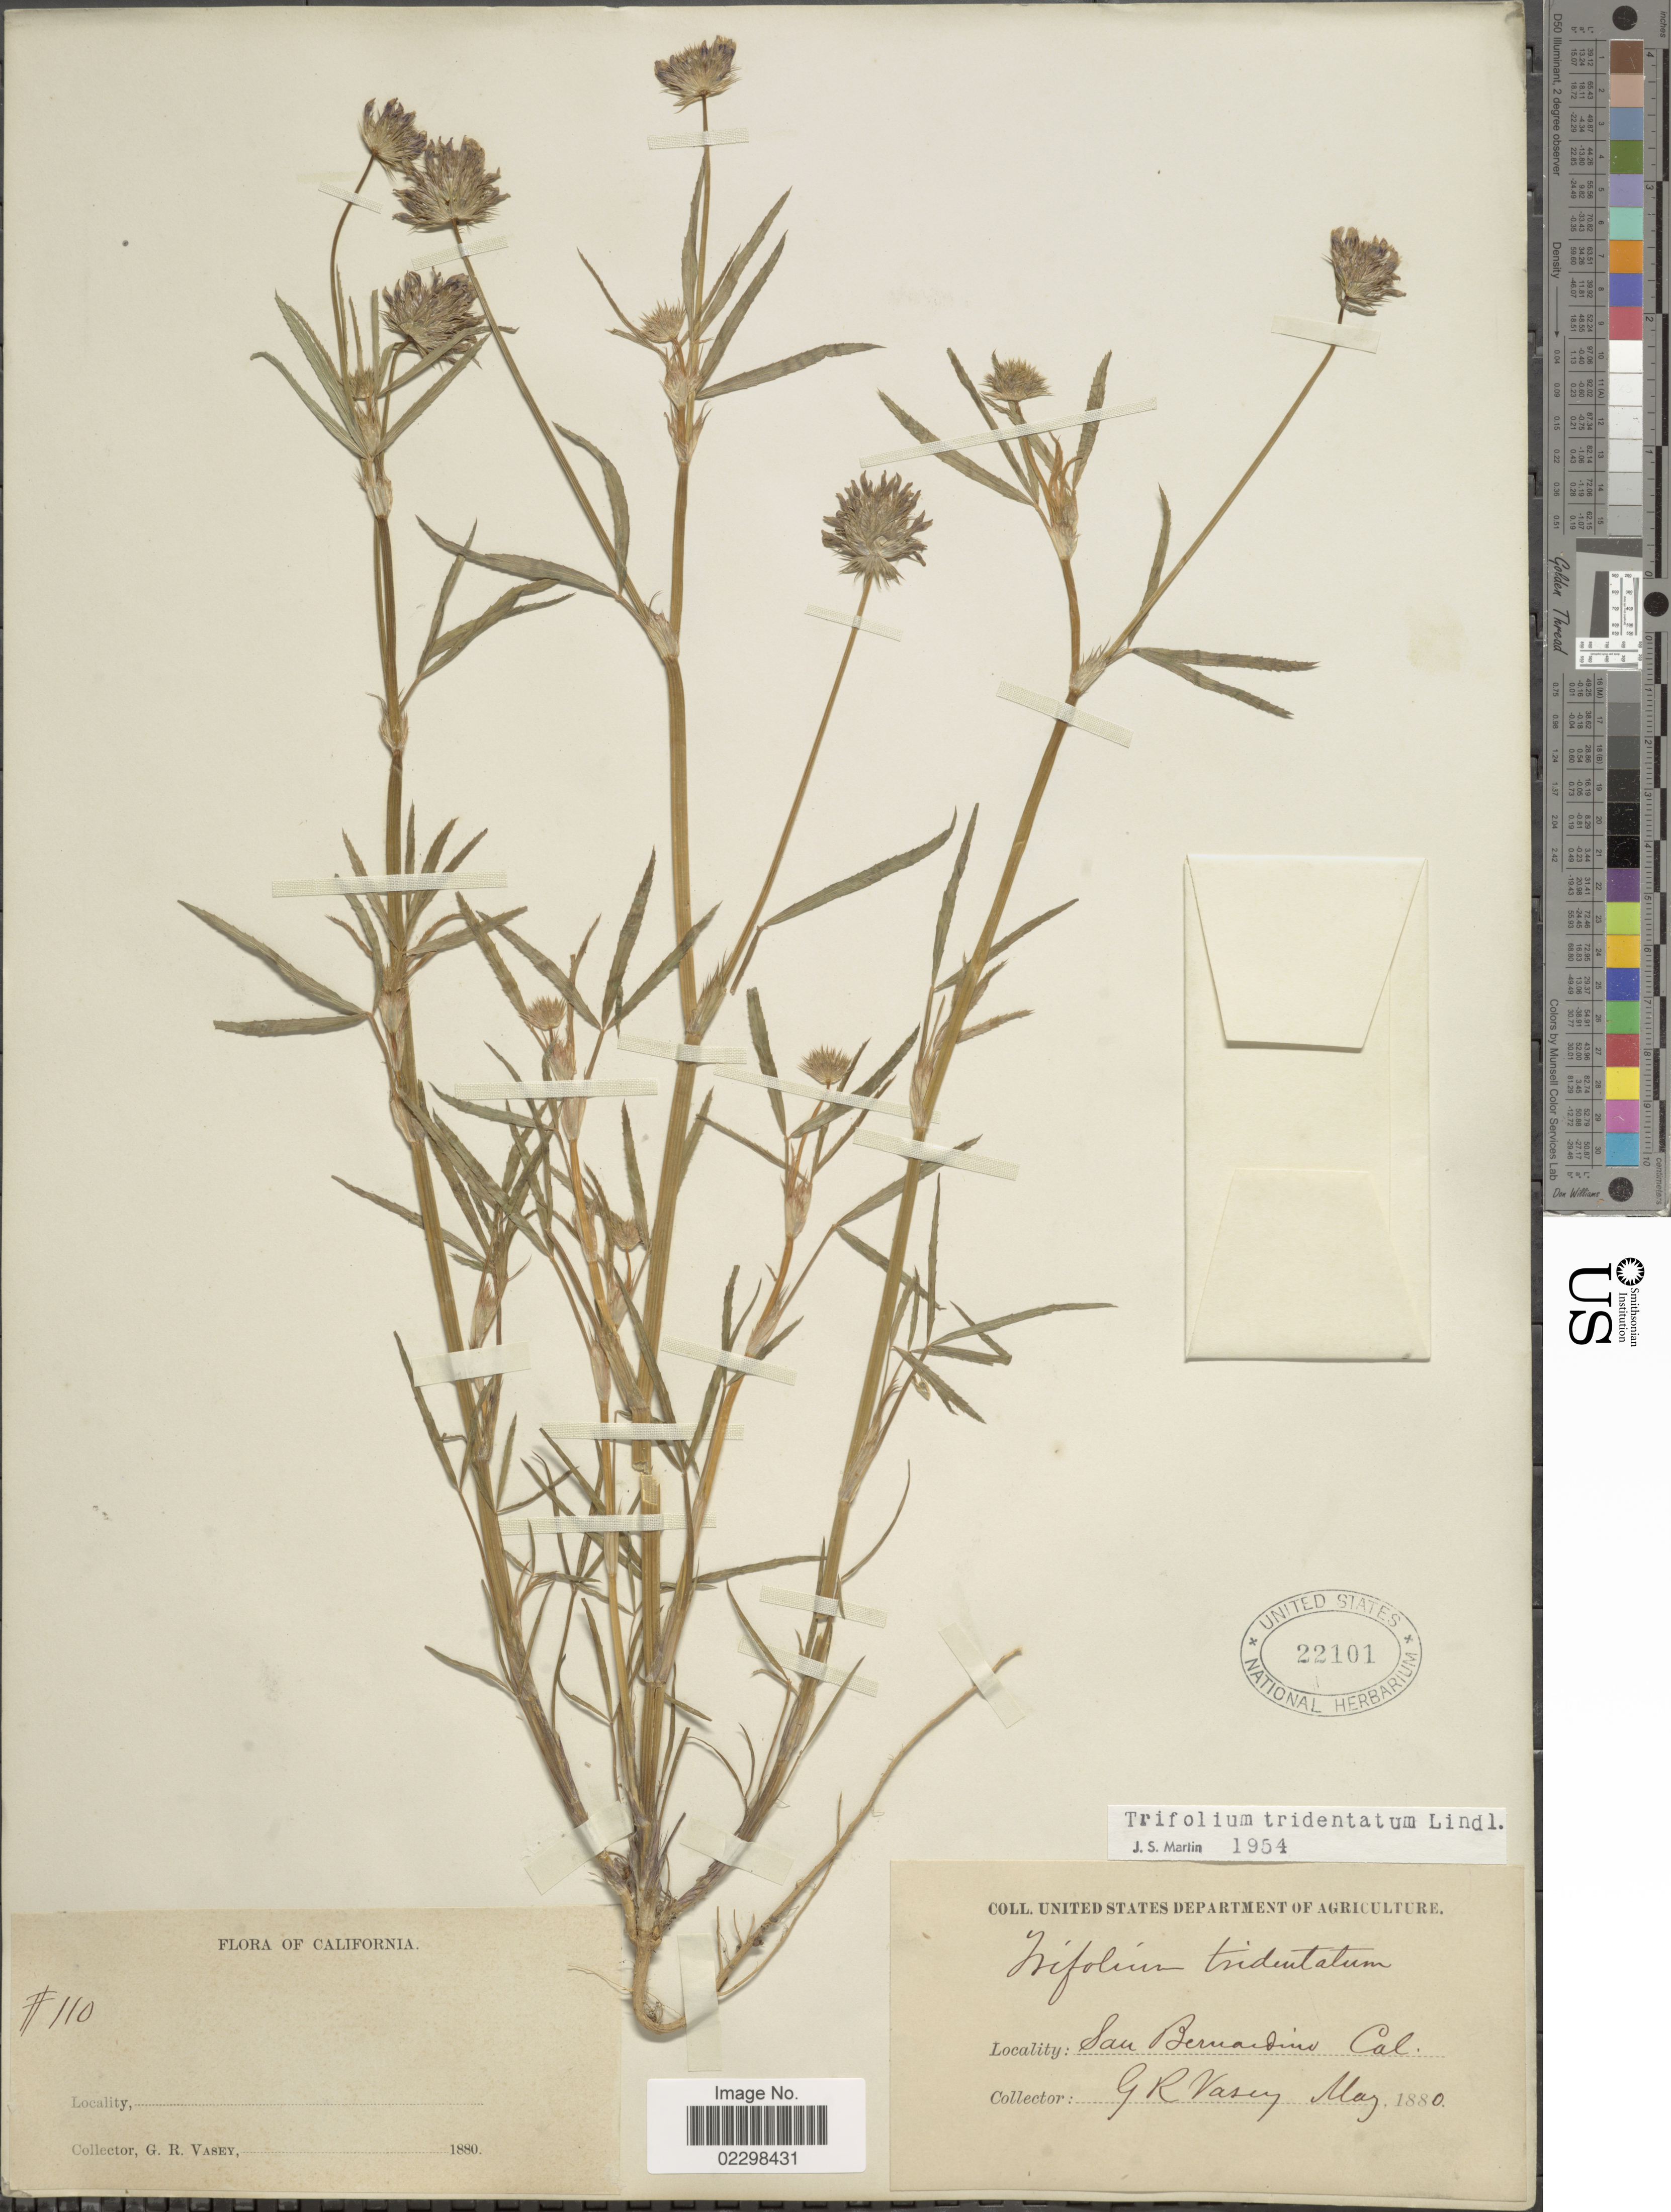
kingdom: Plantae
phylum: Tracheophyta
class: Magnoliopsida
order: Fabales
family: Fabaceae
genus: Trifolium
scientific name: Trifolium tridentatum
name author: Lindl.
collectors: G. R. Vasey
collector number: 110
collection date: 1880-05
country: United States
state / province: California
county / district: San Bernardino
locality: San Bernardino, Cal.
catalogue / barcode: US 22101